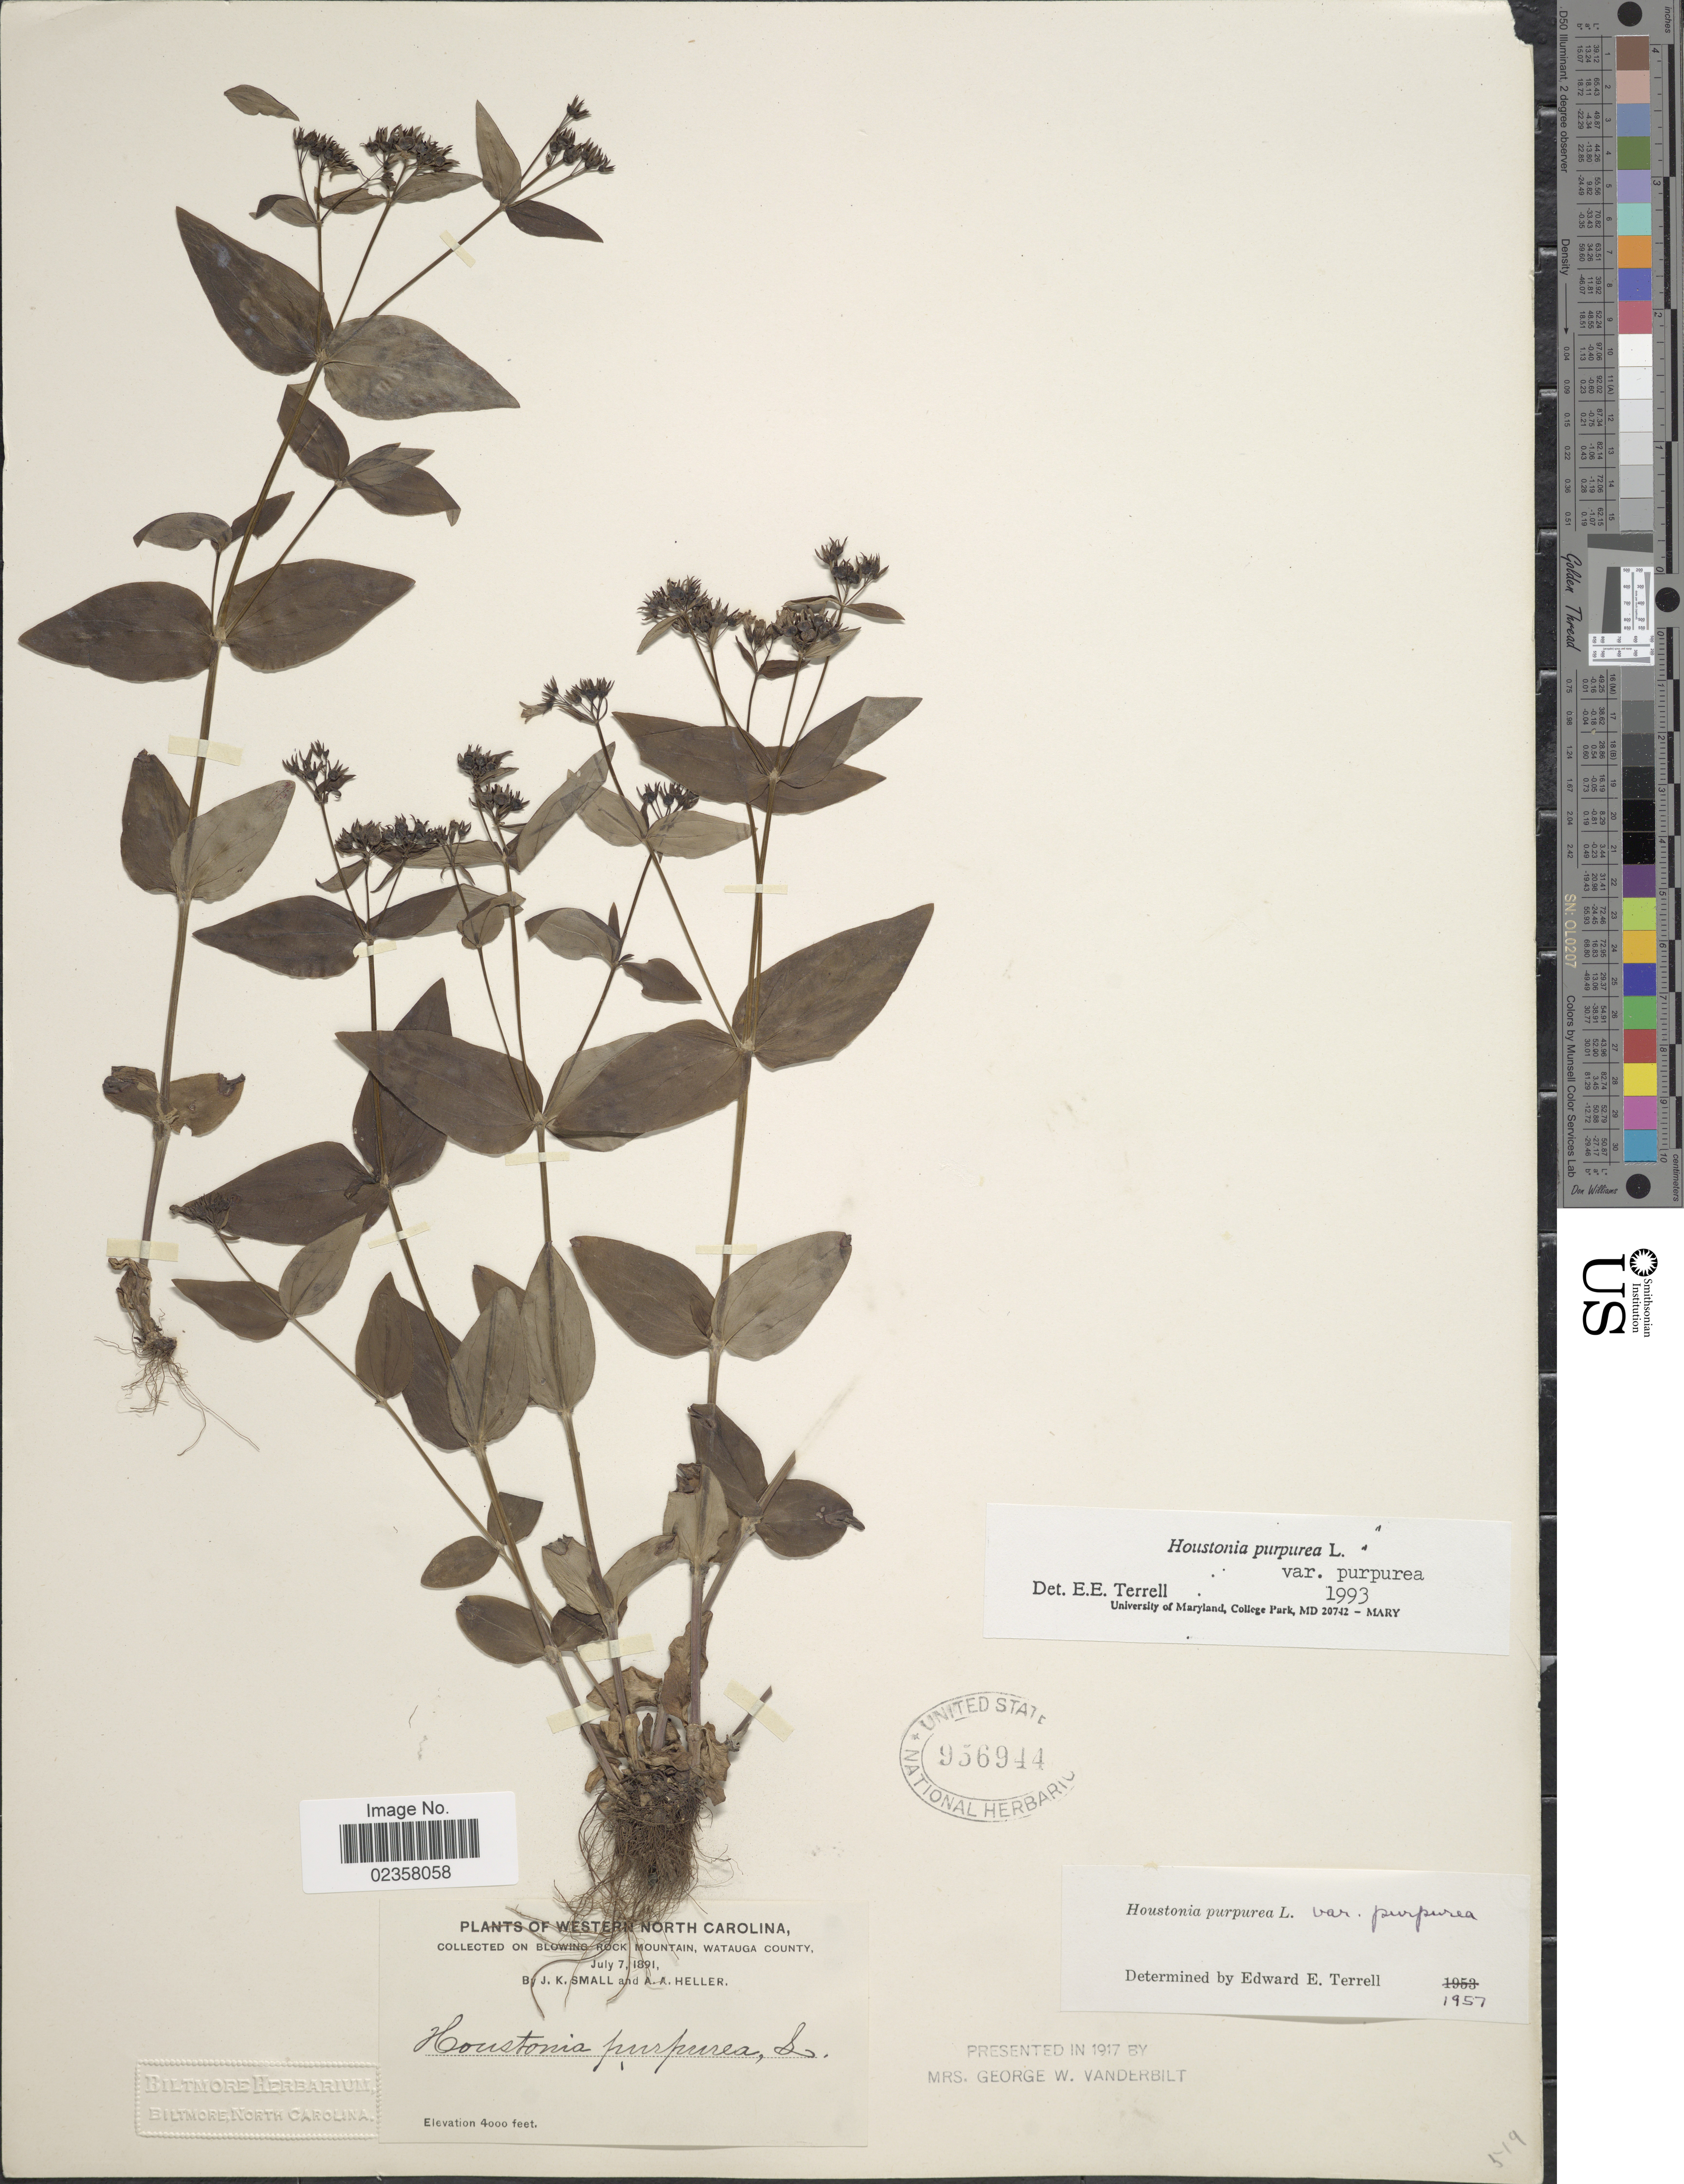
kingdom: Plantae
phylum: Tracheophyta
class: Magnoliopsida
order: Gentianales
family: Rubiaceae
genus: Houstonia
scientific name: Houstonia purpurea var. purpurea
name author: L.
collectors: J. K. Small & A. A. Heller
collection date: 1891-07-07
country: United States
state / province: North Carolina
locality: Western North Carolina, on Blowing Mountain, Watauga County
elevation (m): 1219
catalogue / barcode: US 953644